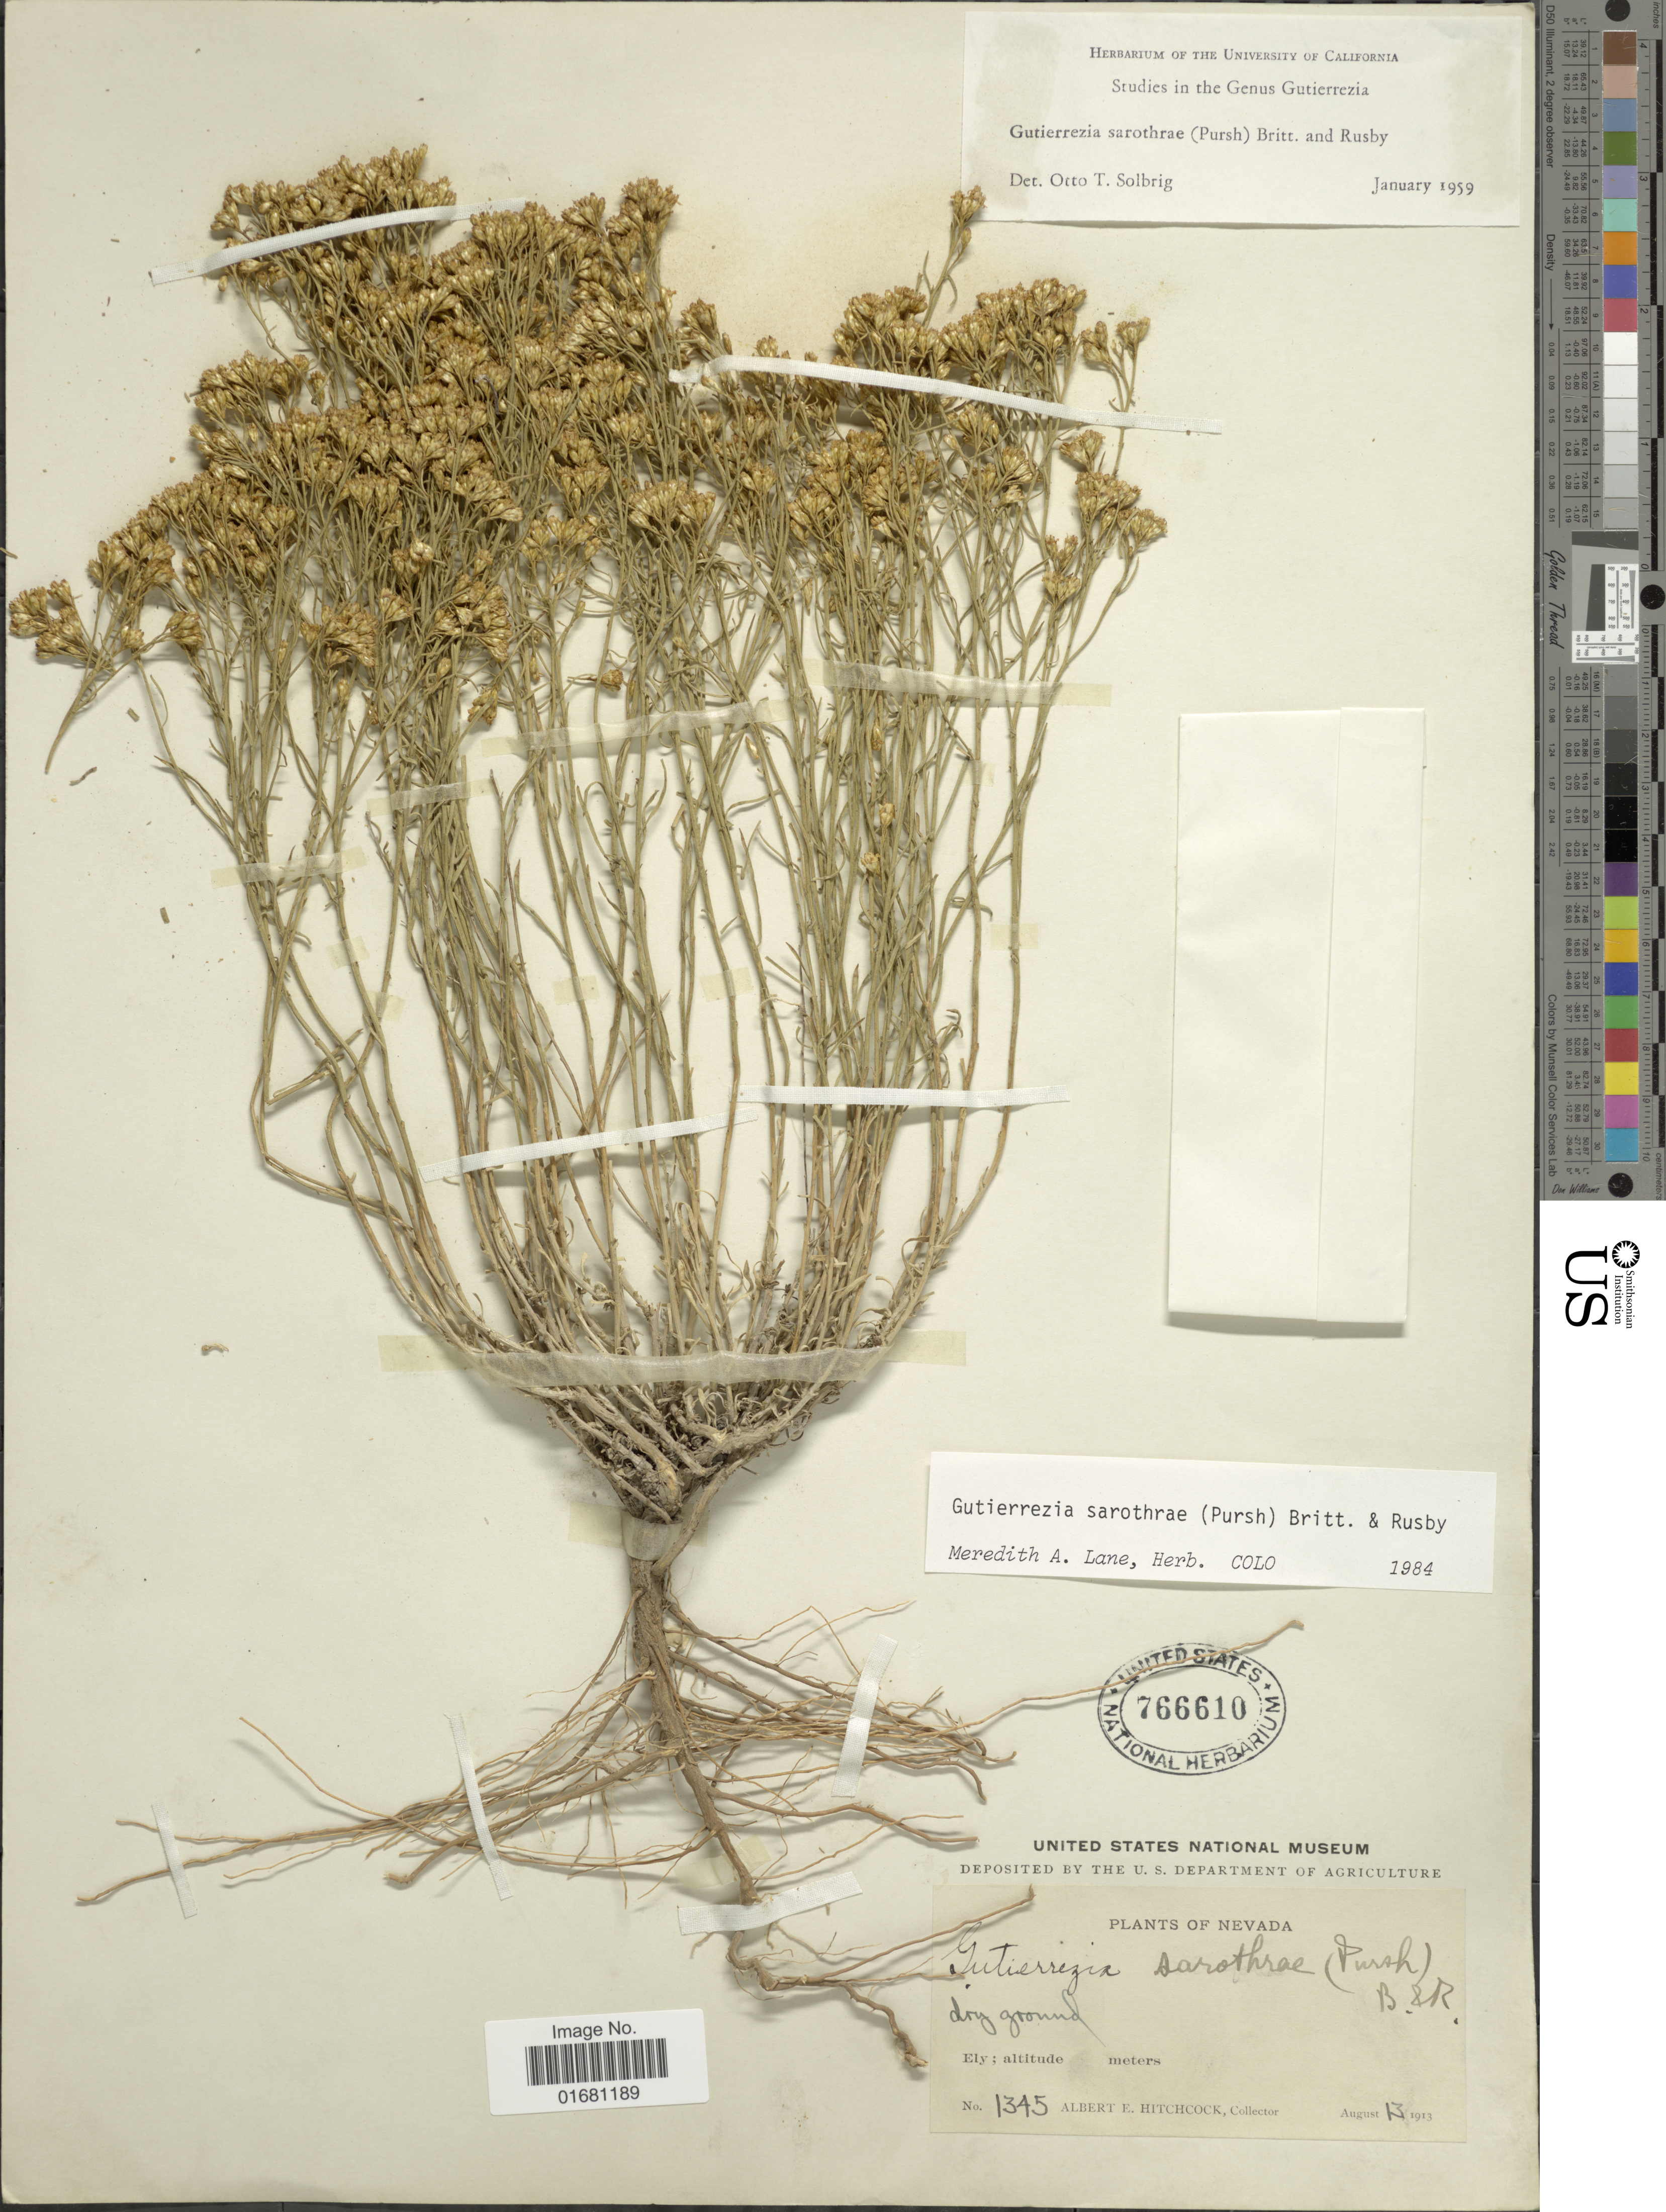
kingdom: Plantae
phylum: Tracheophyta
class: Magnoliopsida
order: Asterales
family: Asteraceae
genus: Gutierrezia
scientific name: Gutierrezia sarothrae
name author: (Pursh) Britton & Rusby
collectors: A. Hitchcock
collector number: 1345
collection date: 1913-08-13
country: United States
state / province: Nevada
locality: Ely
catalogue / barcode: US 766610